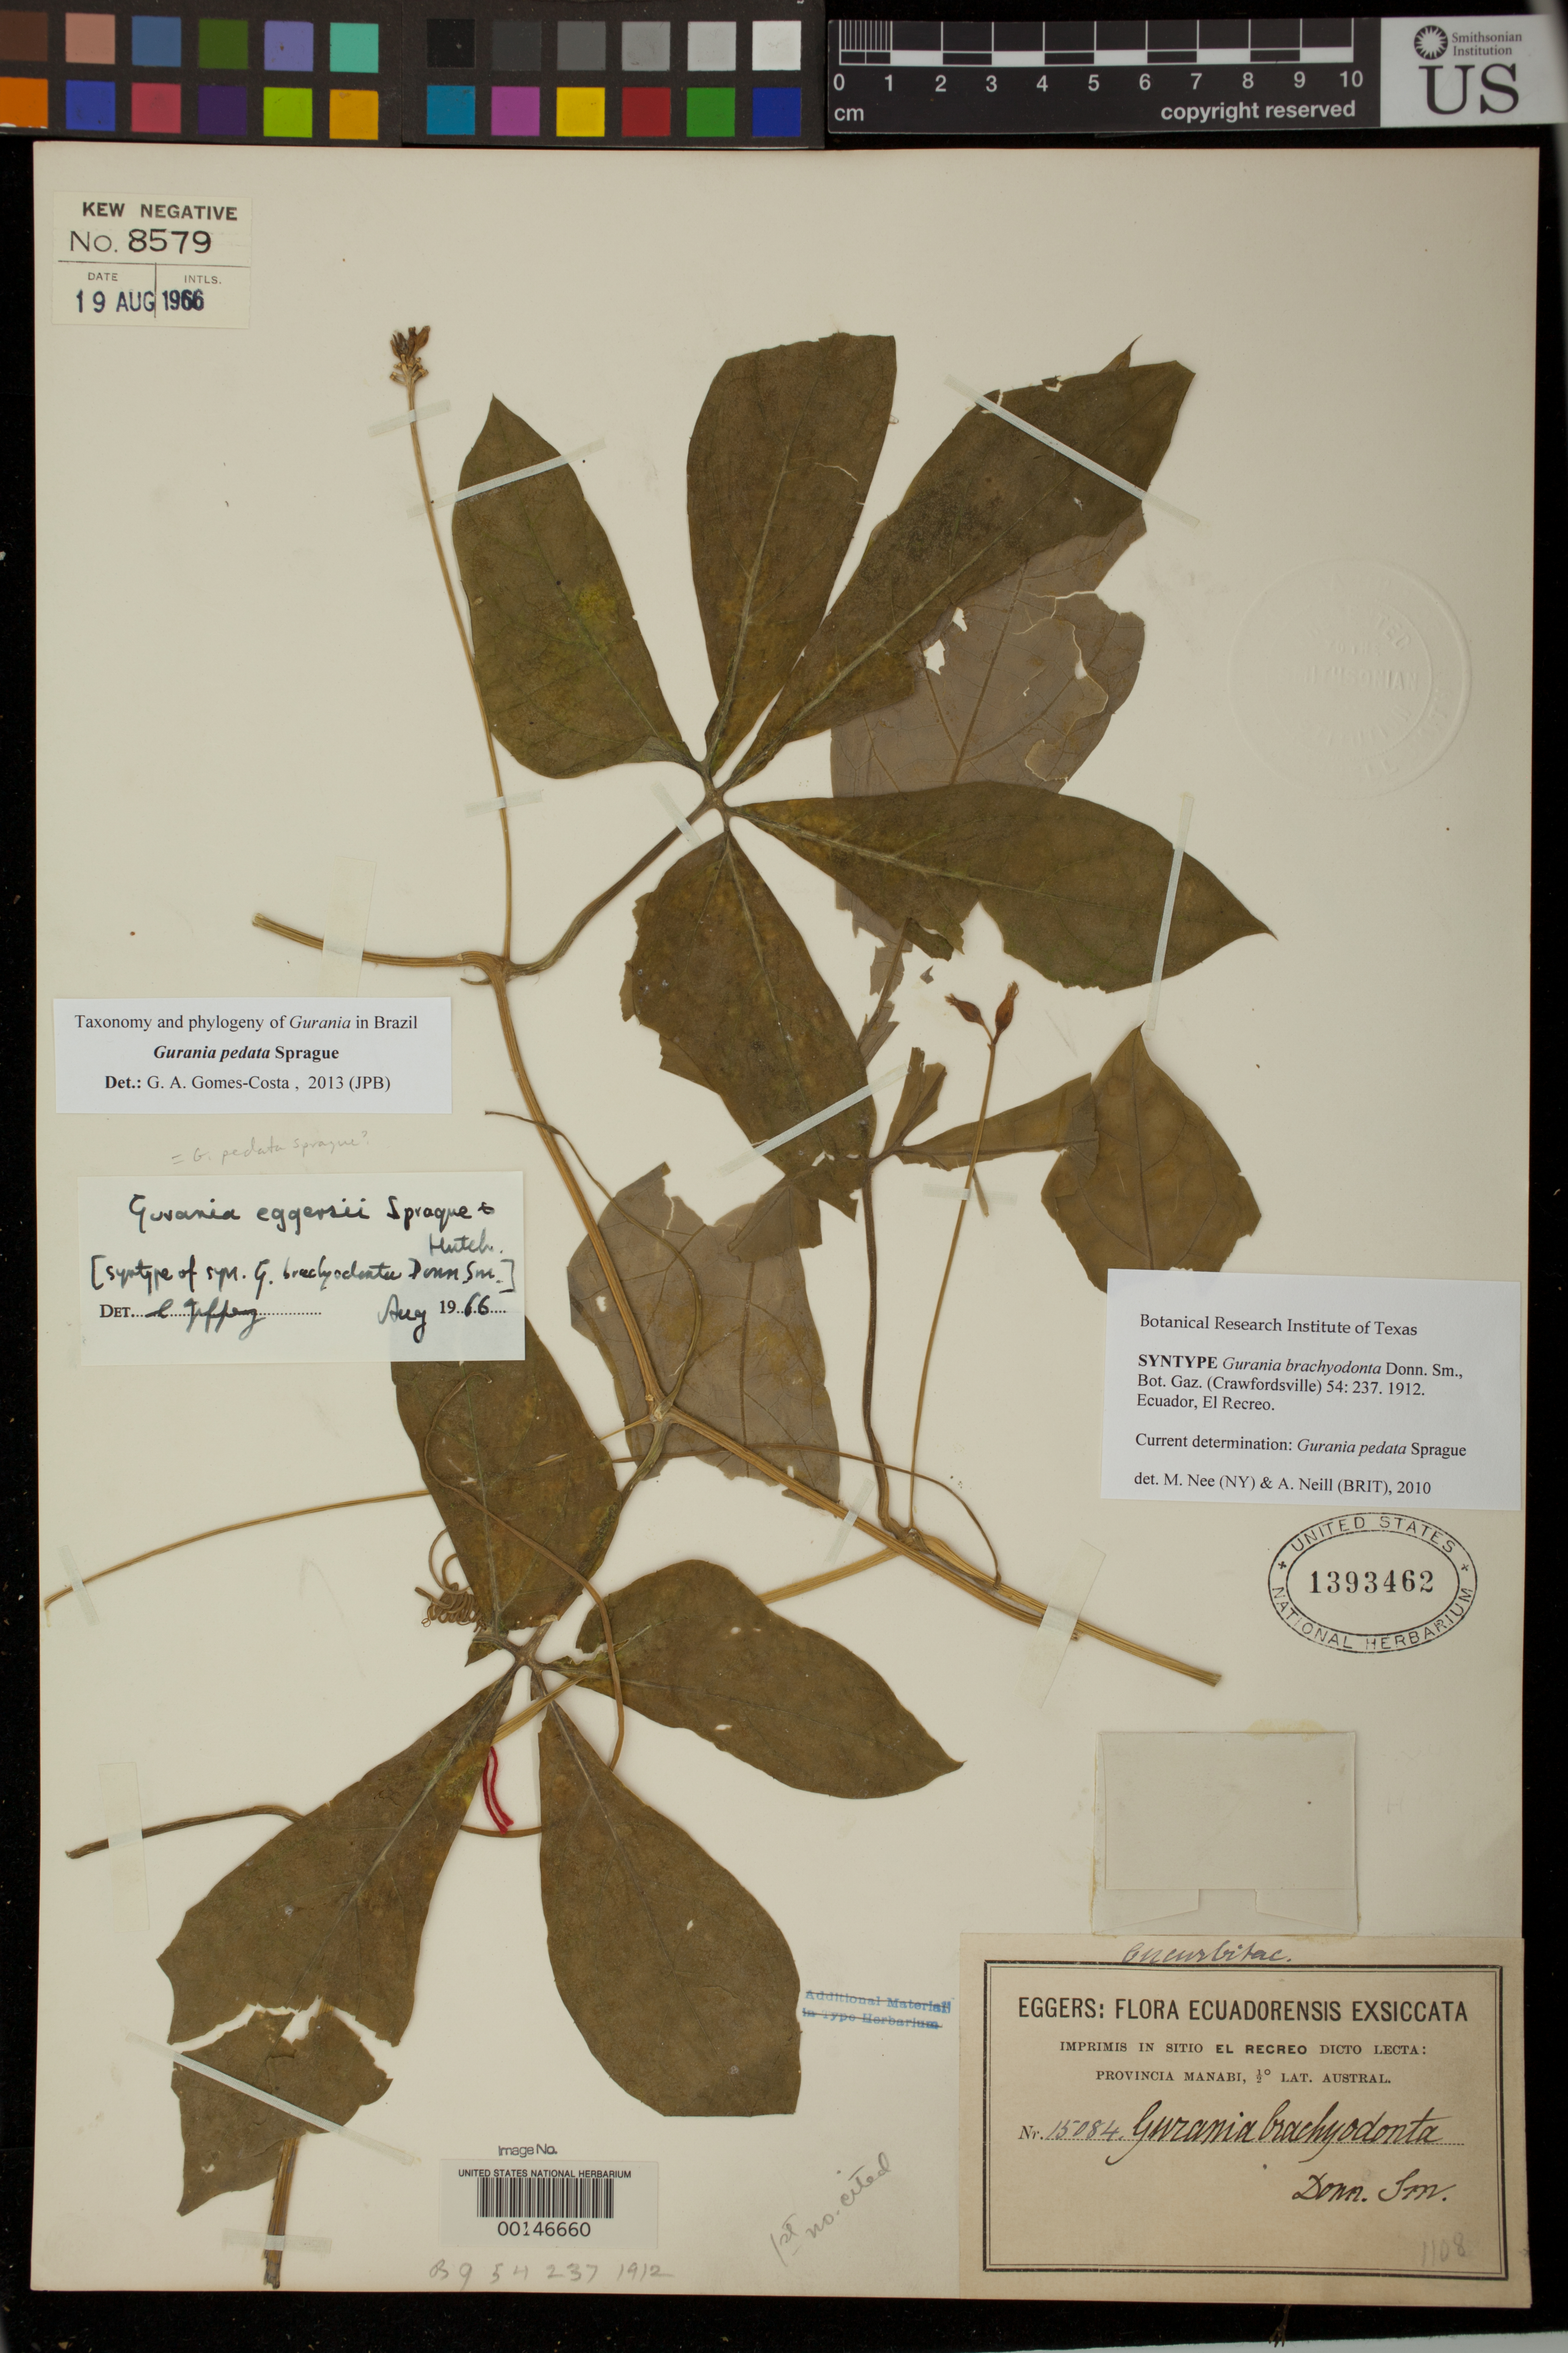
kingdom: Plantae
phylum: Tracheophyta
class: Magnoliopsida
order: Cucurbitales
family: Cucurbitaceae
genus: Gurania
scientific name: Gurania brachyodonta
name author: Donn. Sm.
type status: Syntype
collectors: H. F. A. von Eggers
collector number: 15084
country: Ecuador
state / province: Manabí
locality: El Recreo.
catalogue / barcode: US 1393462